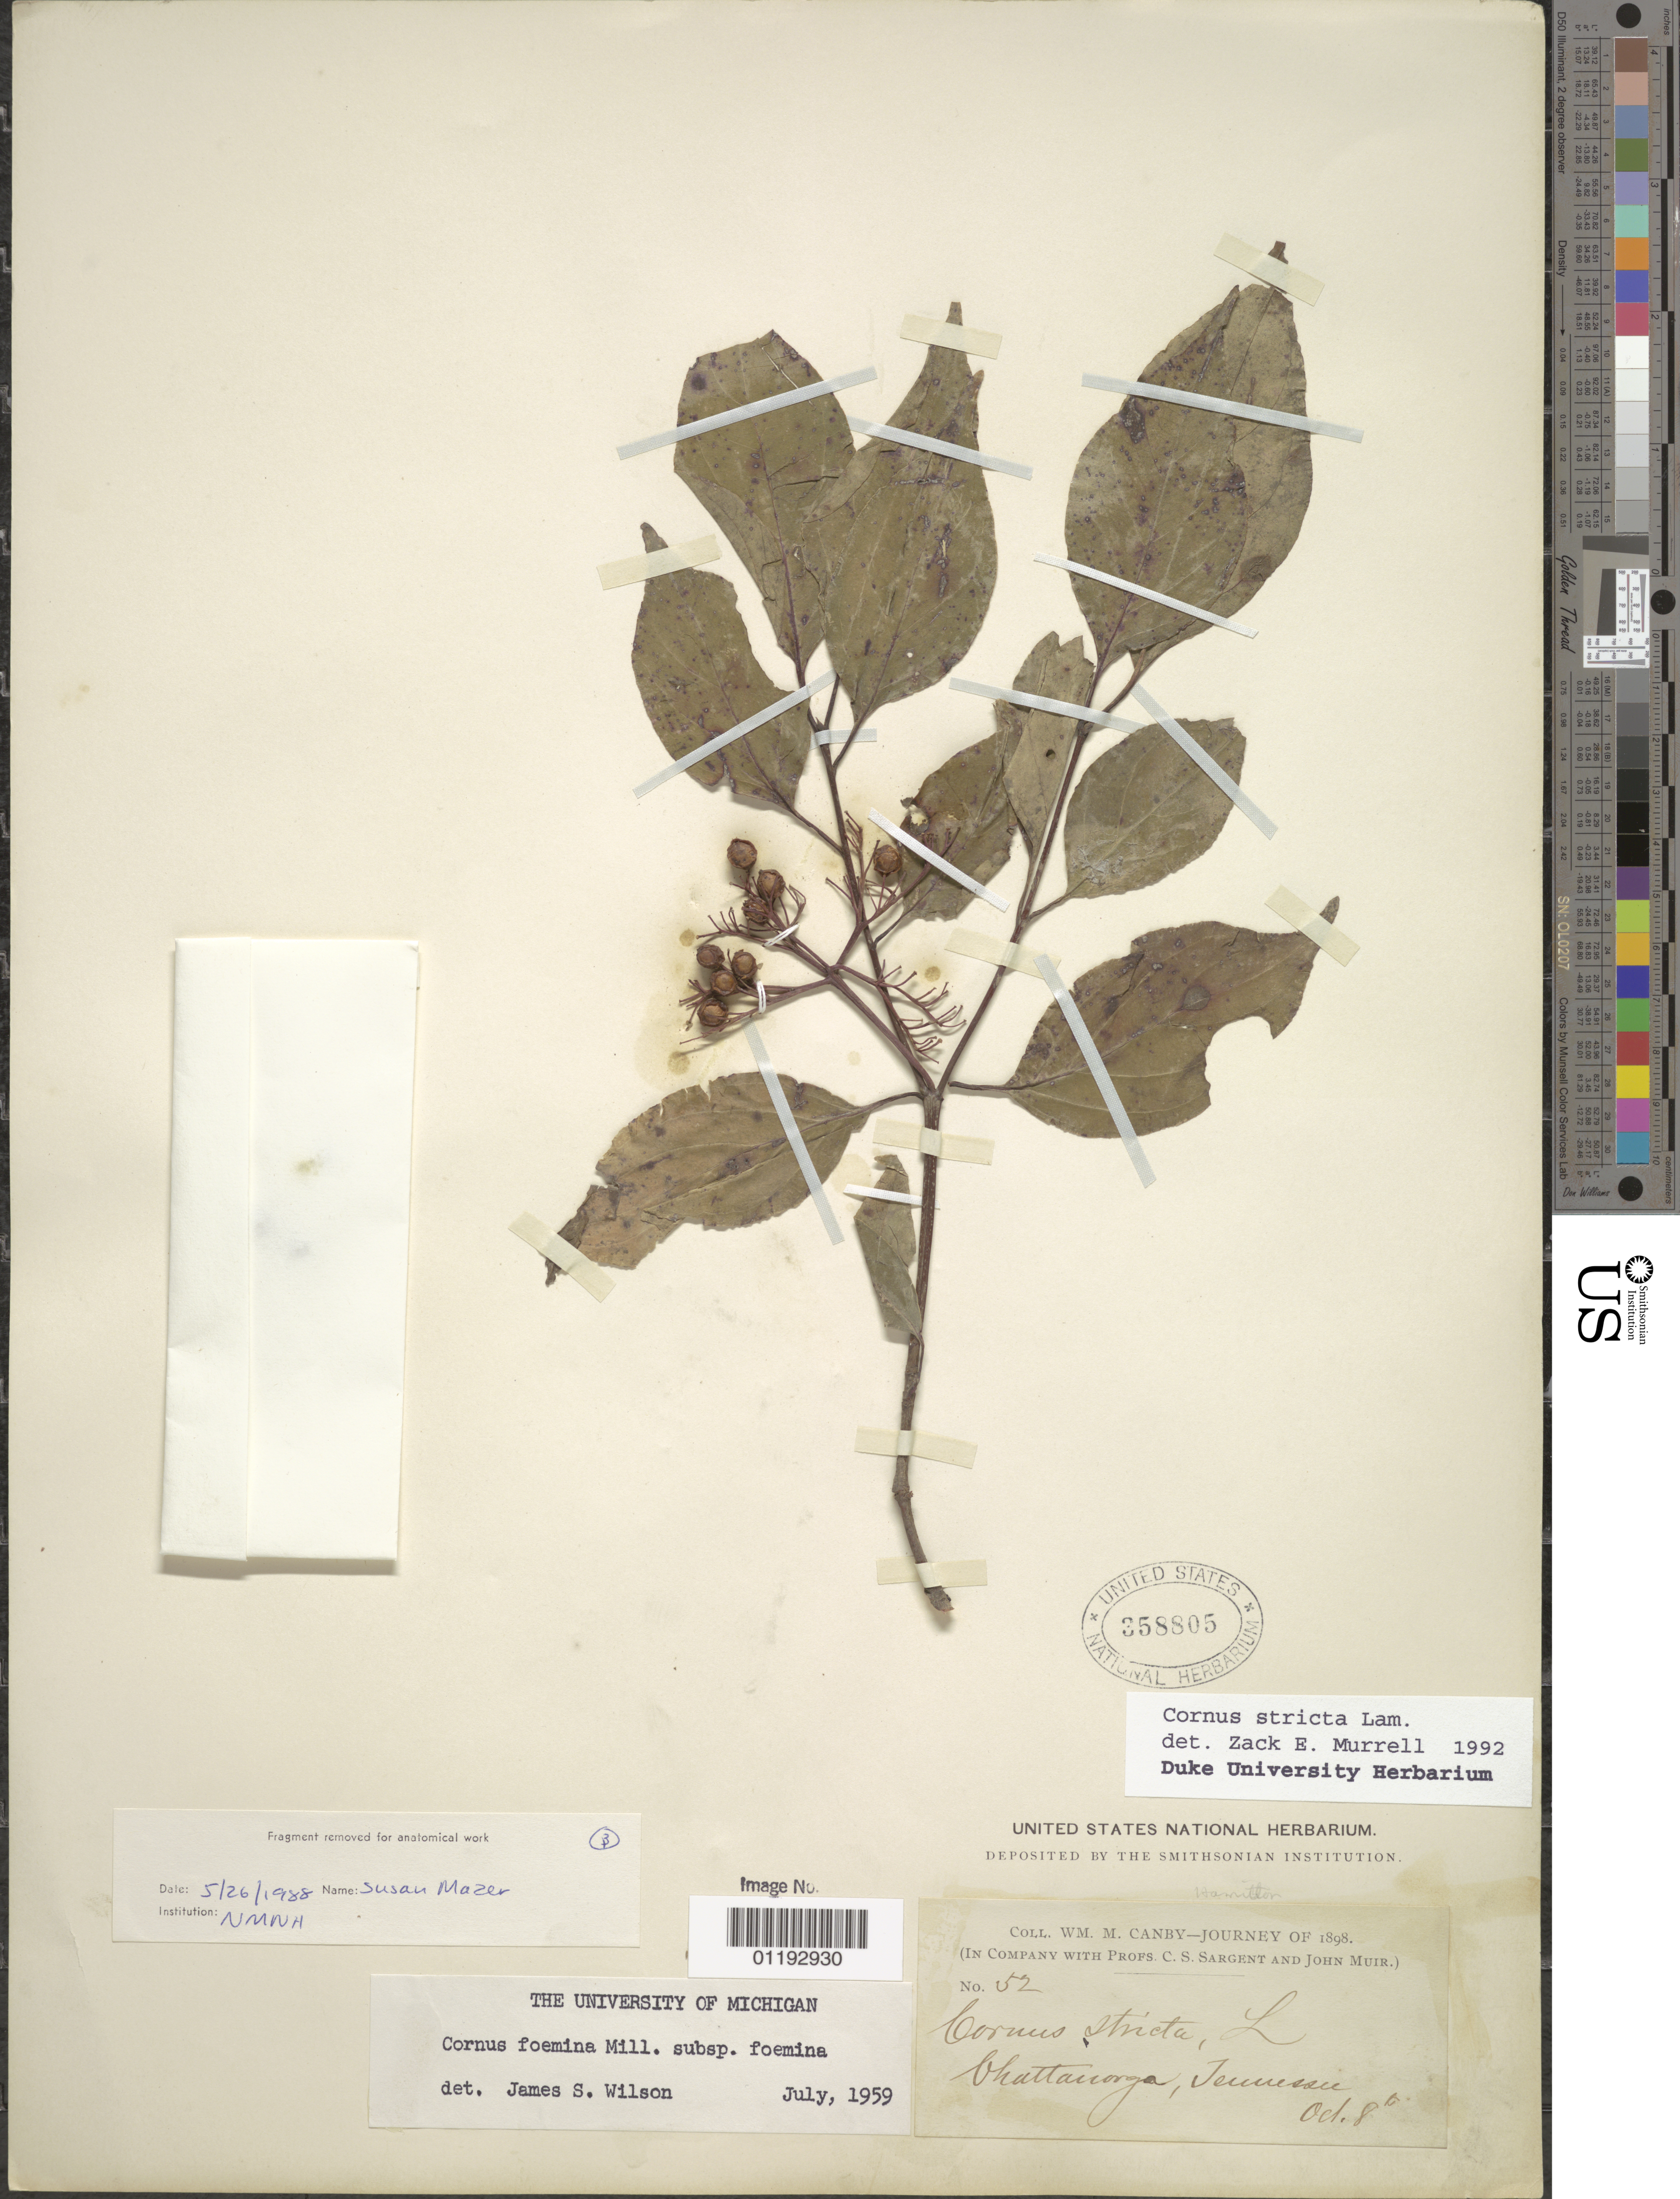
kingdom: Plantae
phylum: Tracheophyta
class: Magnoliopsida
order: Cornales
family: Cornaceae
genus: Cornus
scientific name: Cornus stricta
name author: Lam.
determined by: Murrell, Z. E.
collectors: W. M. Canby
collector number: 52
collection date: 1898-10-08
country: United States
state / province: Tennessee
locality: Chattanooga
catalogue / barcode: US 358805